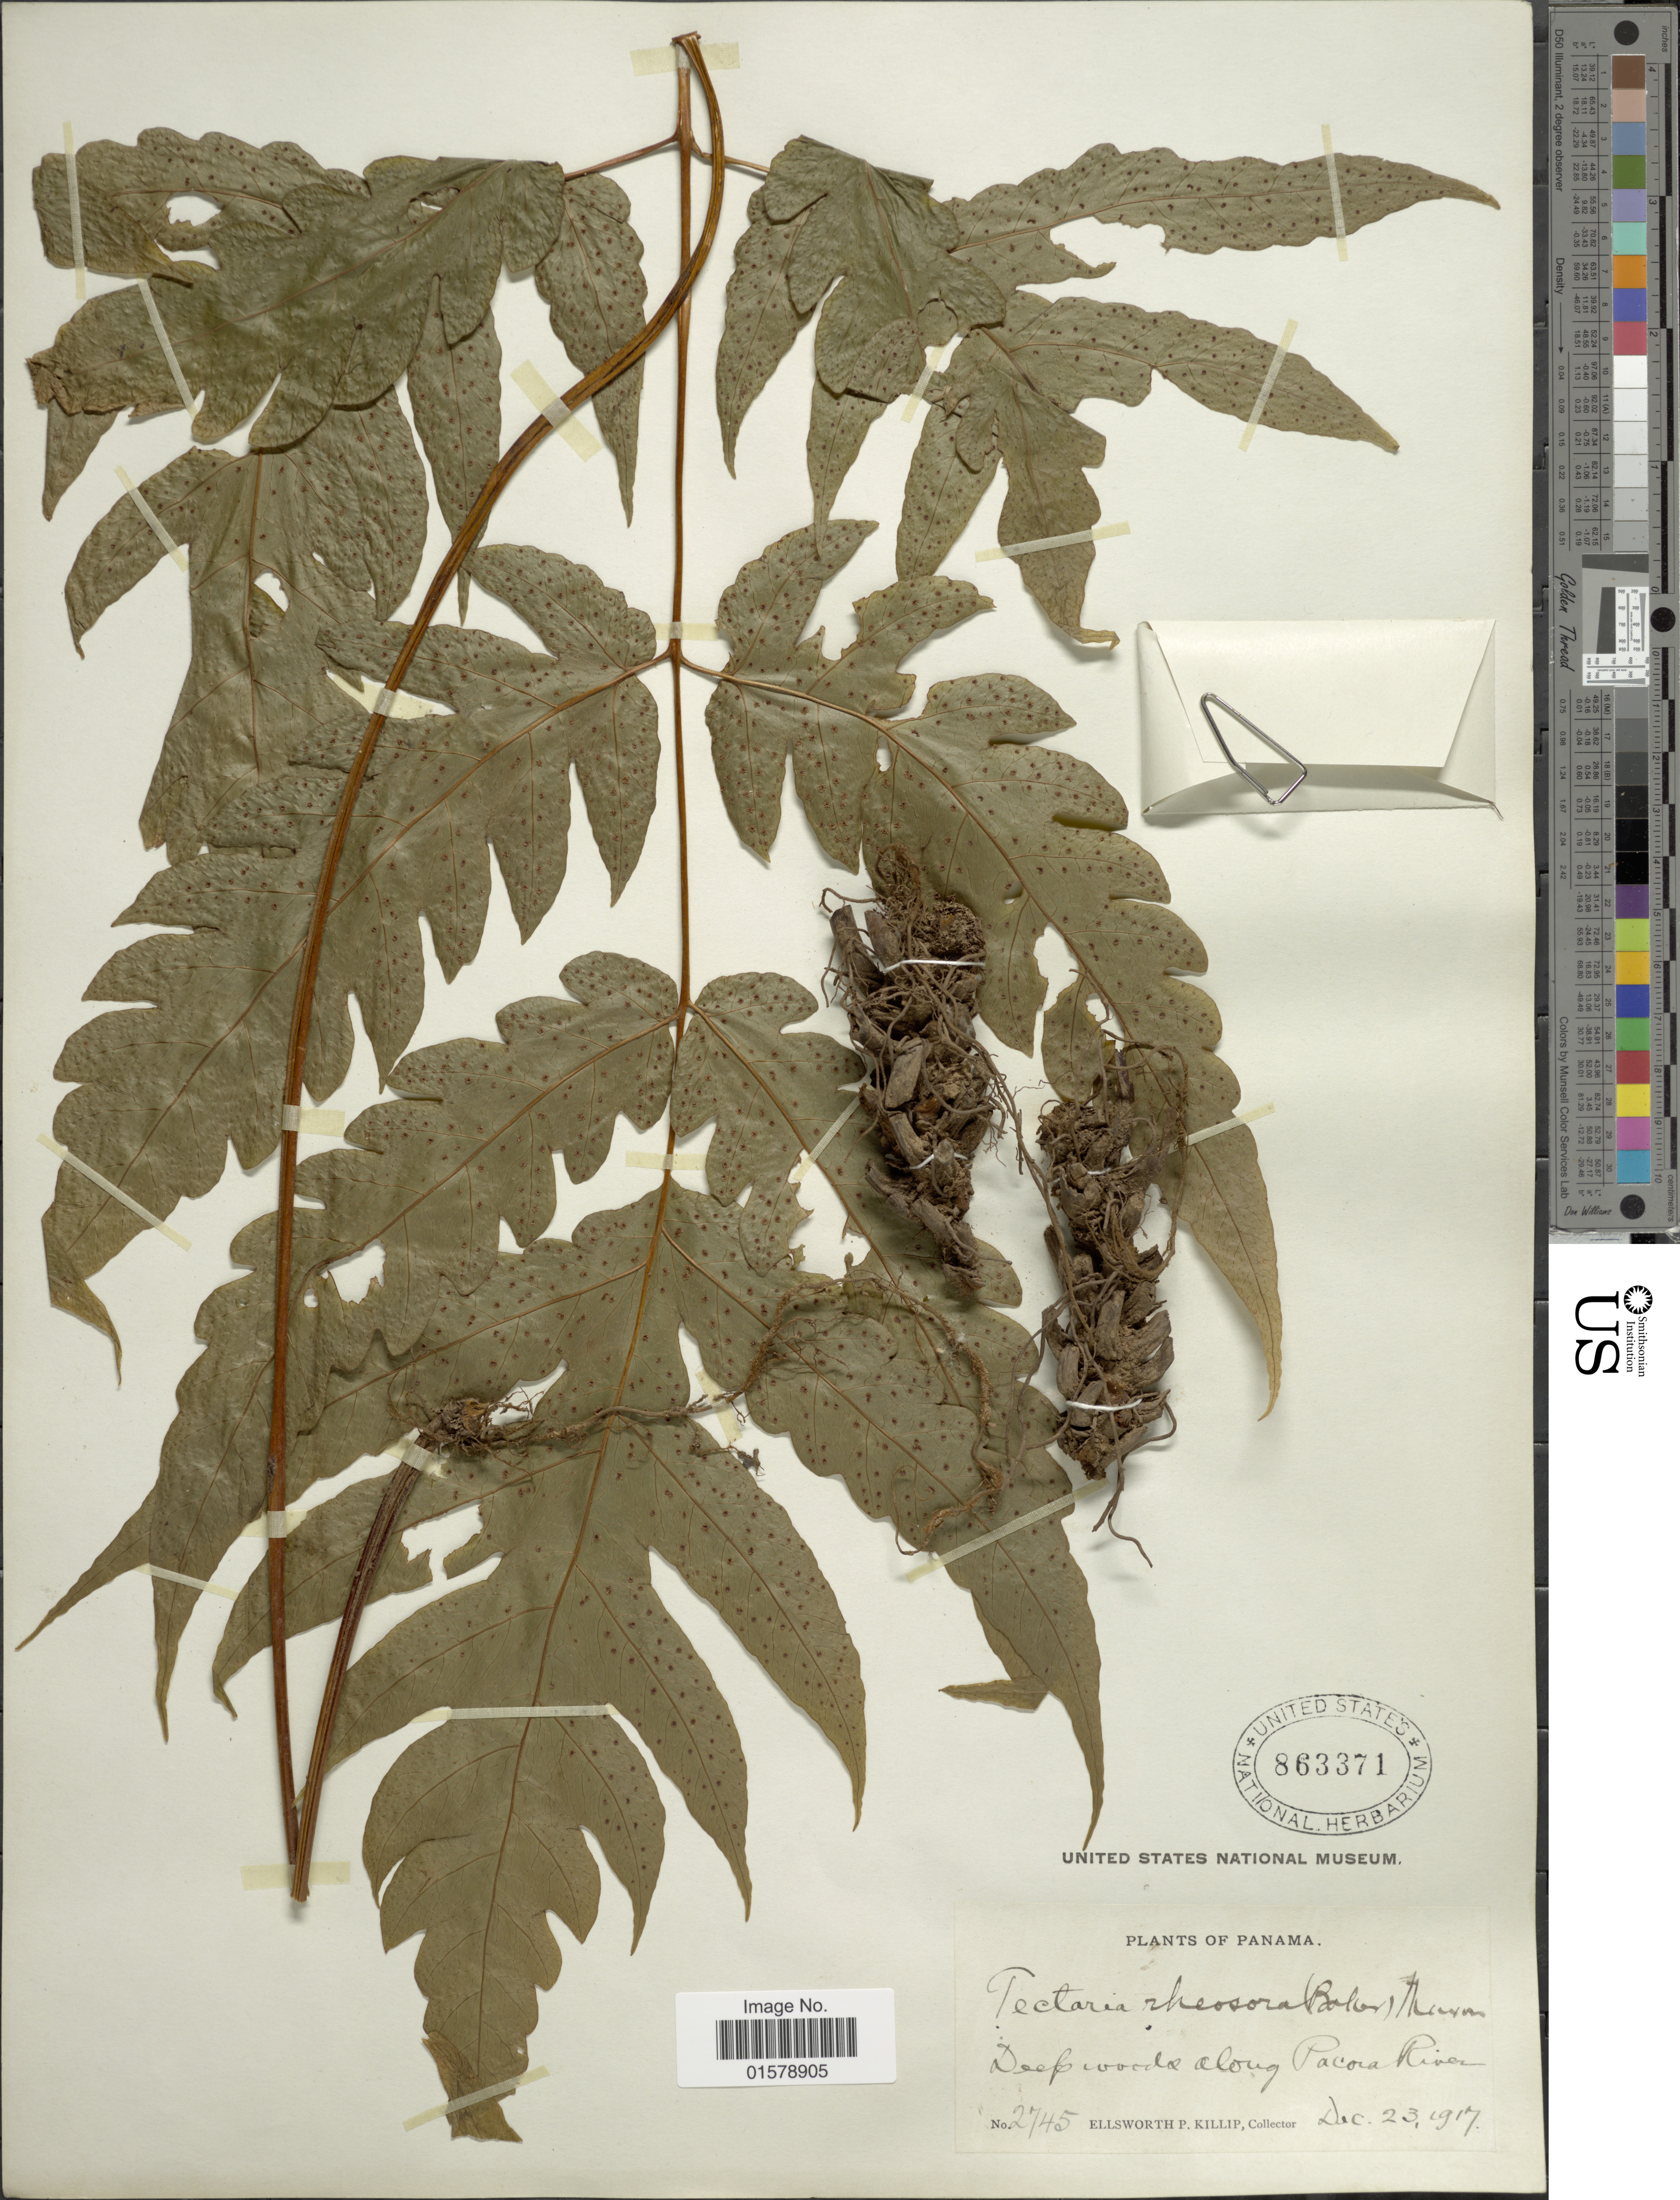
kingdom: Plantae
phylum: Tracheophyta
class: Polypodiopsida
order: Polypodiales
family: Tectariaceae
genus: Tectaria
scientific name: Tectaria rivalis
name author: (Mett. ex Kuhn) C. Chr.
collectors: E. P. Killip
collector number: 2745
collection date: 1917-12-23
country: Panama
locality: Deep woods along Pacora River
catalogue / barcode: US 863371